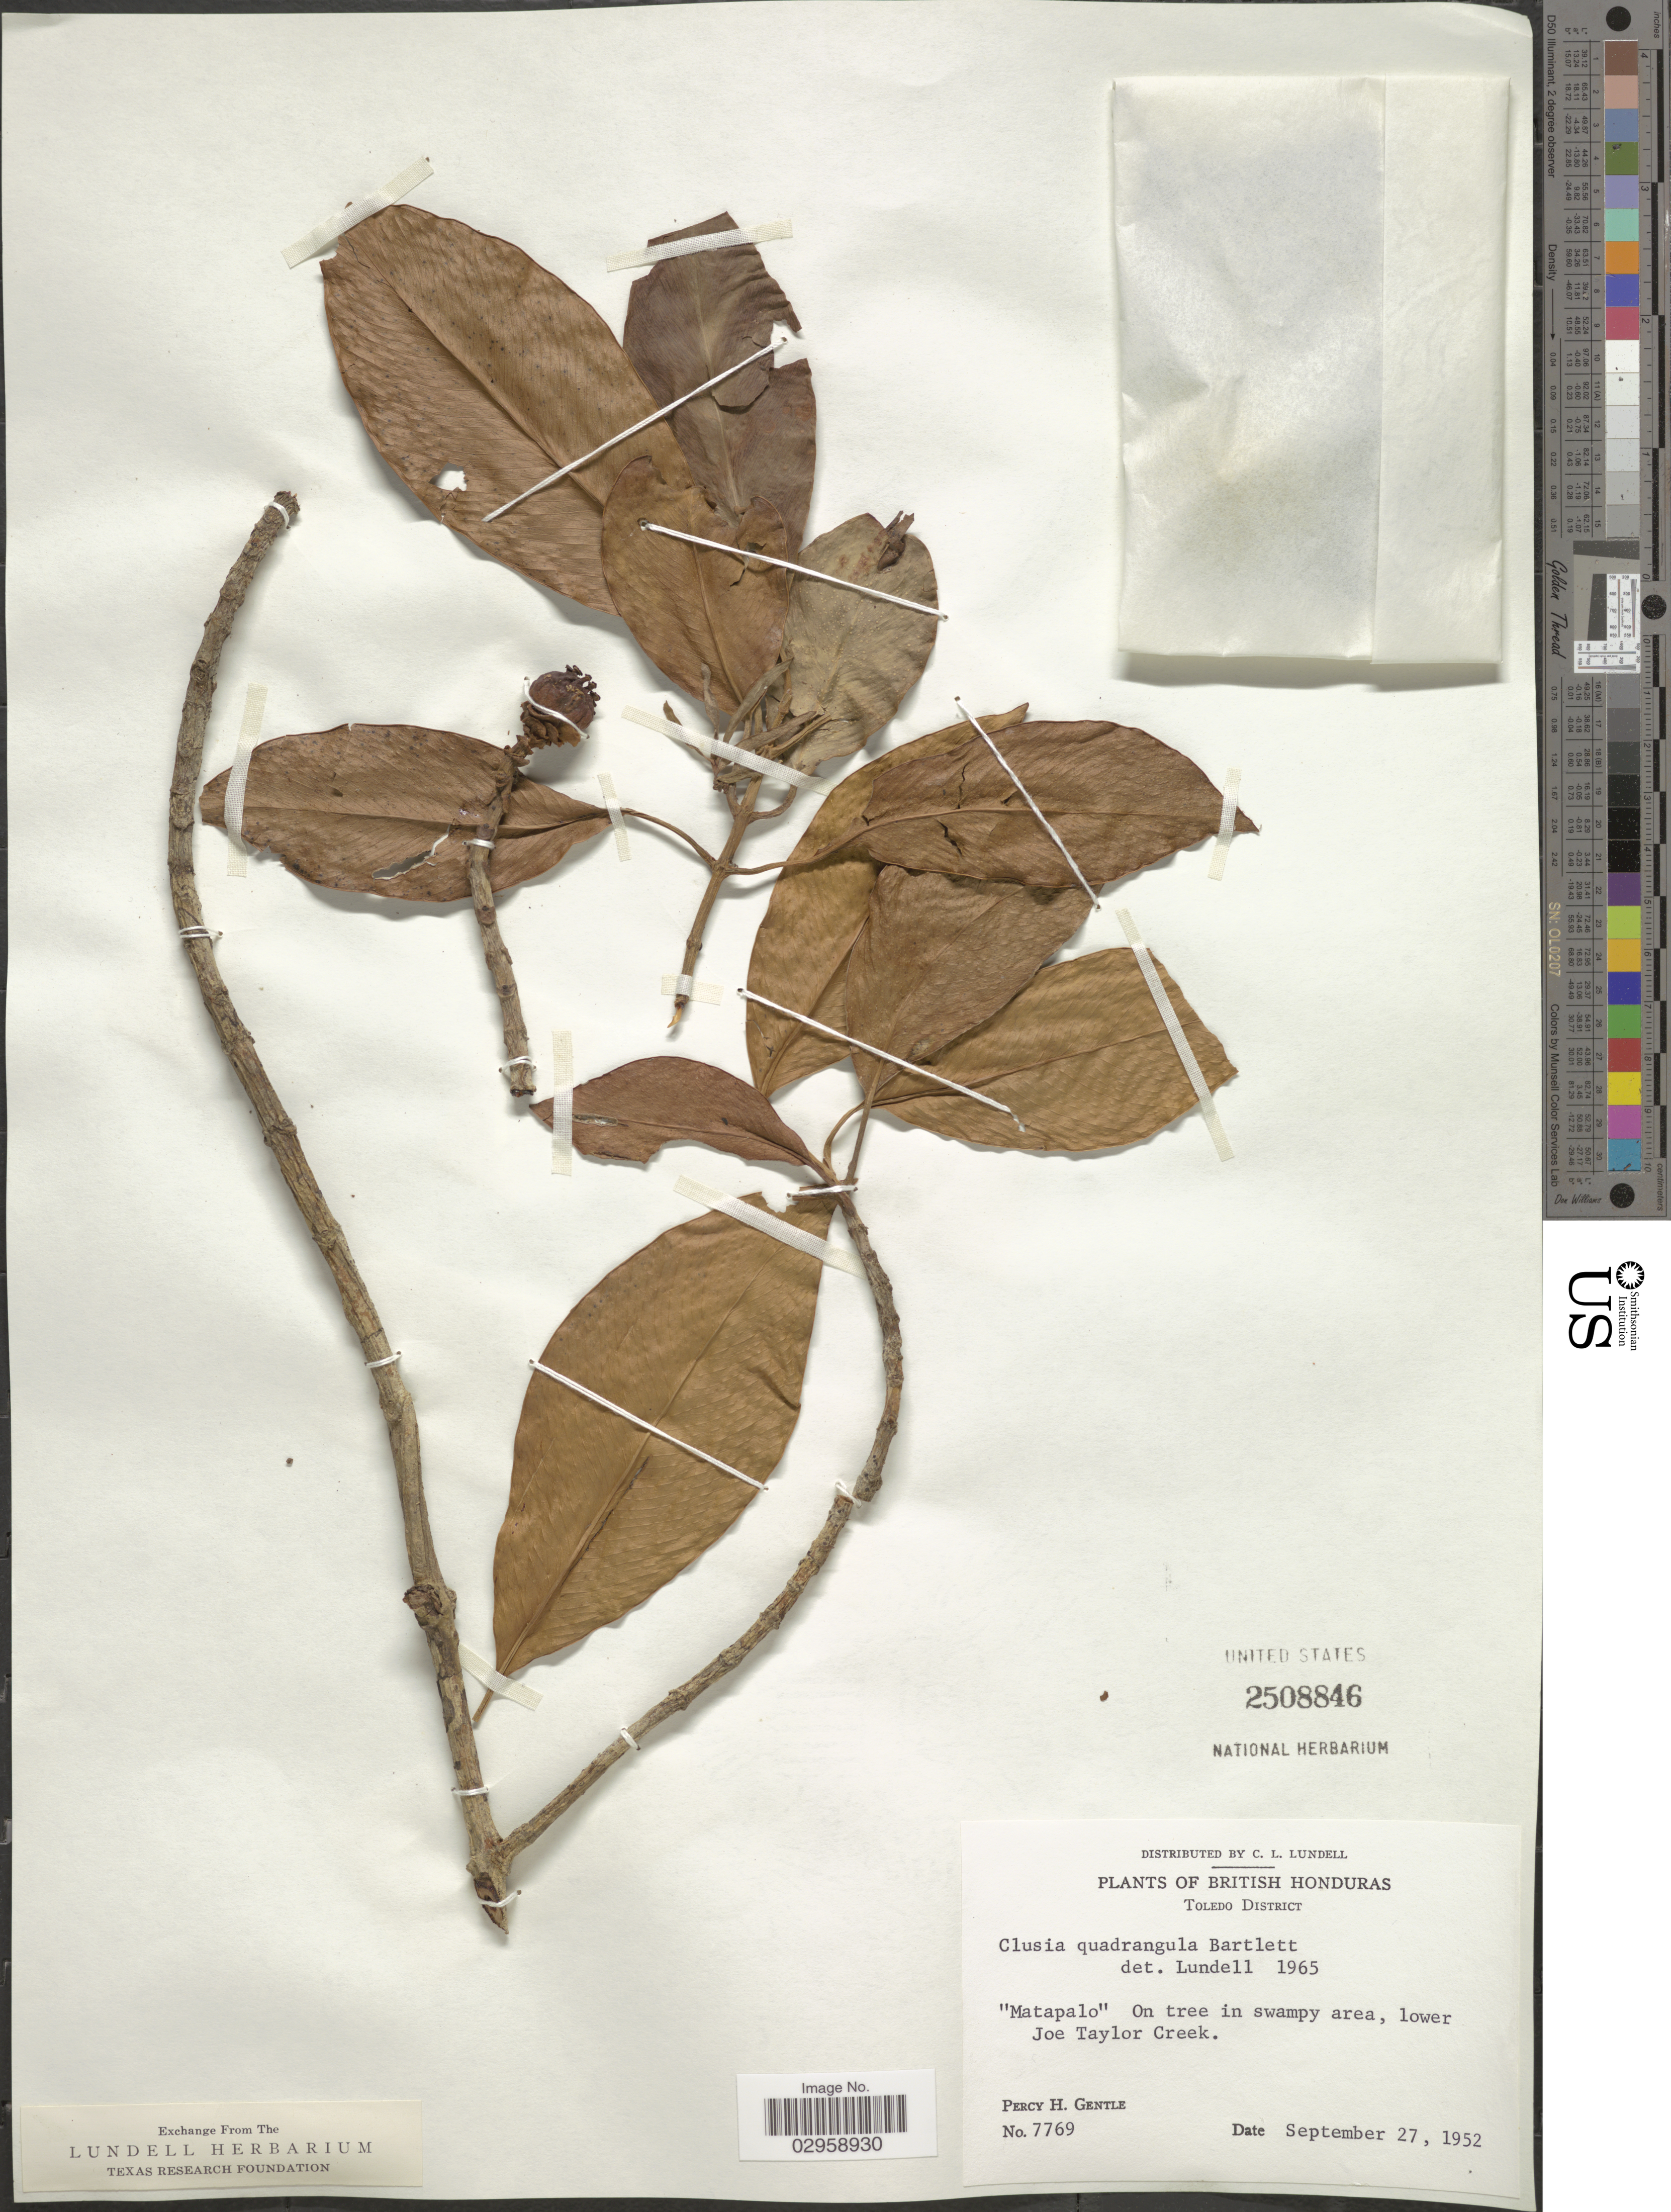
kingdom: Plantae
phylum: Tracheophyta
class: Magnoliopsida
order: Malpighiales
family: Clusiaceae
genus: Clusia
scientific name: Clusia quadrangula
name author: Bartlett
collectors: P. H. Gentle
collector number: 7769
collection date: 1952-09-27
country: Belize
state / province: Toledo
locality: British Honduras, Toledo District, On tree in swampy area, lower Joe Taylor Creek.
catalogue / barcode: US 2508846